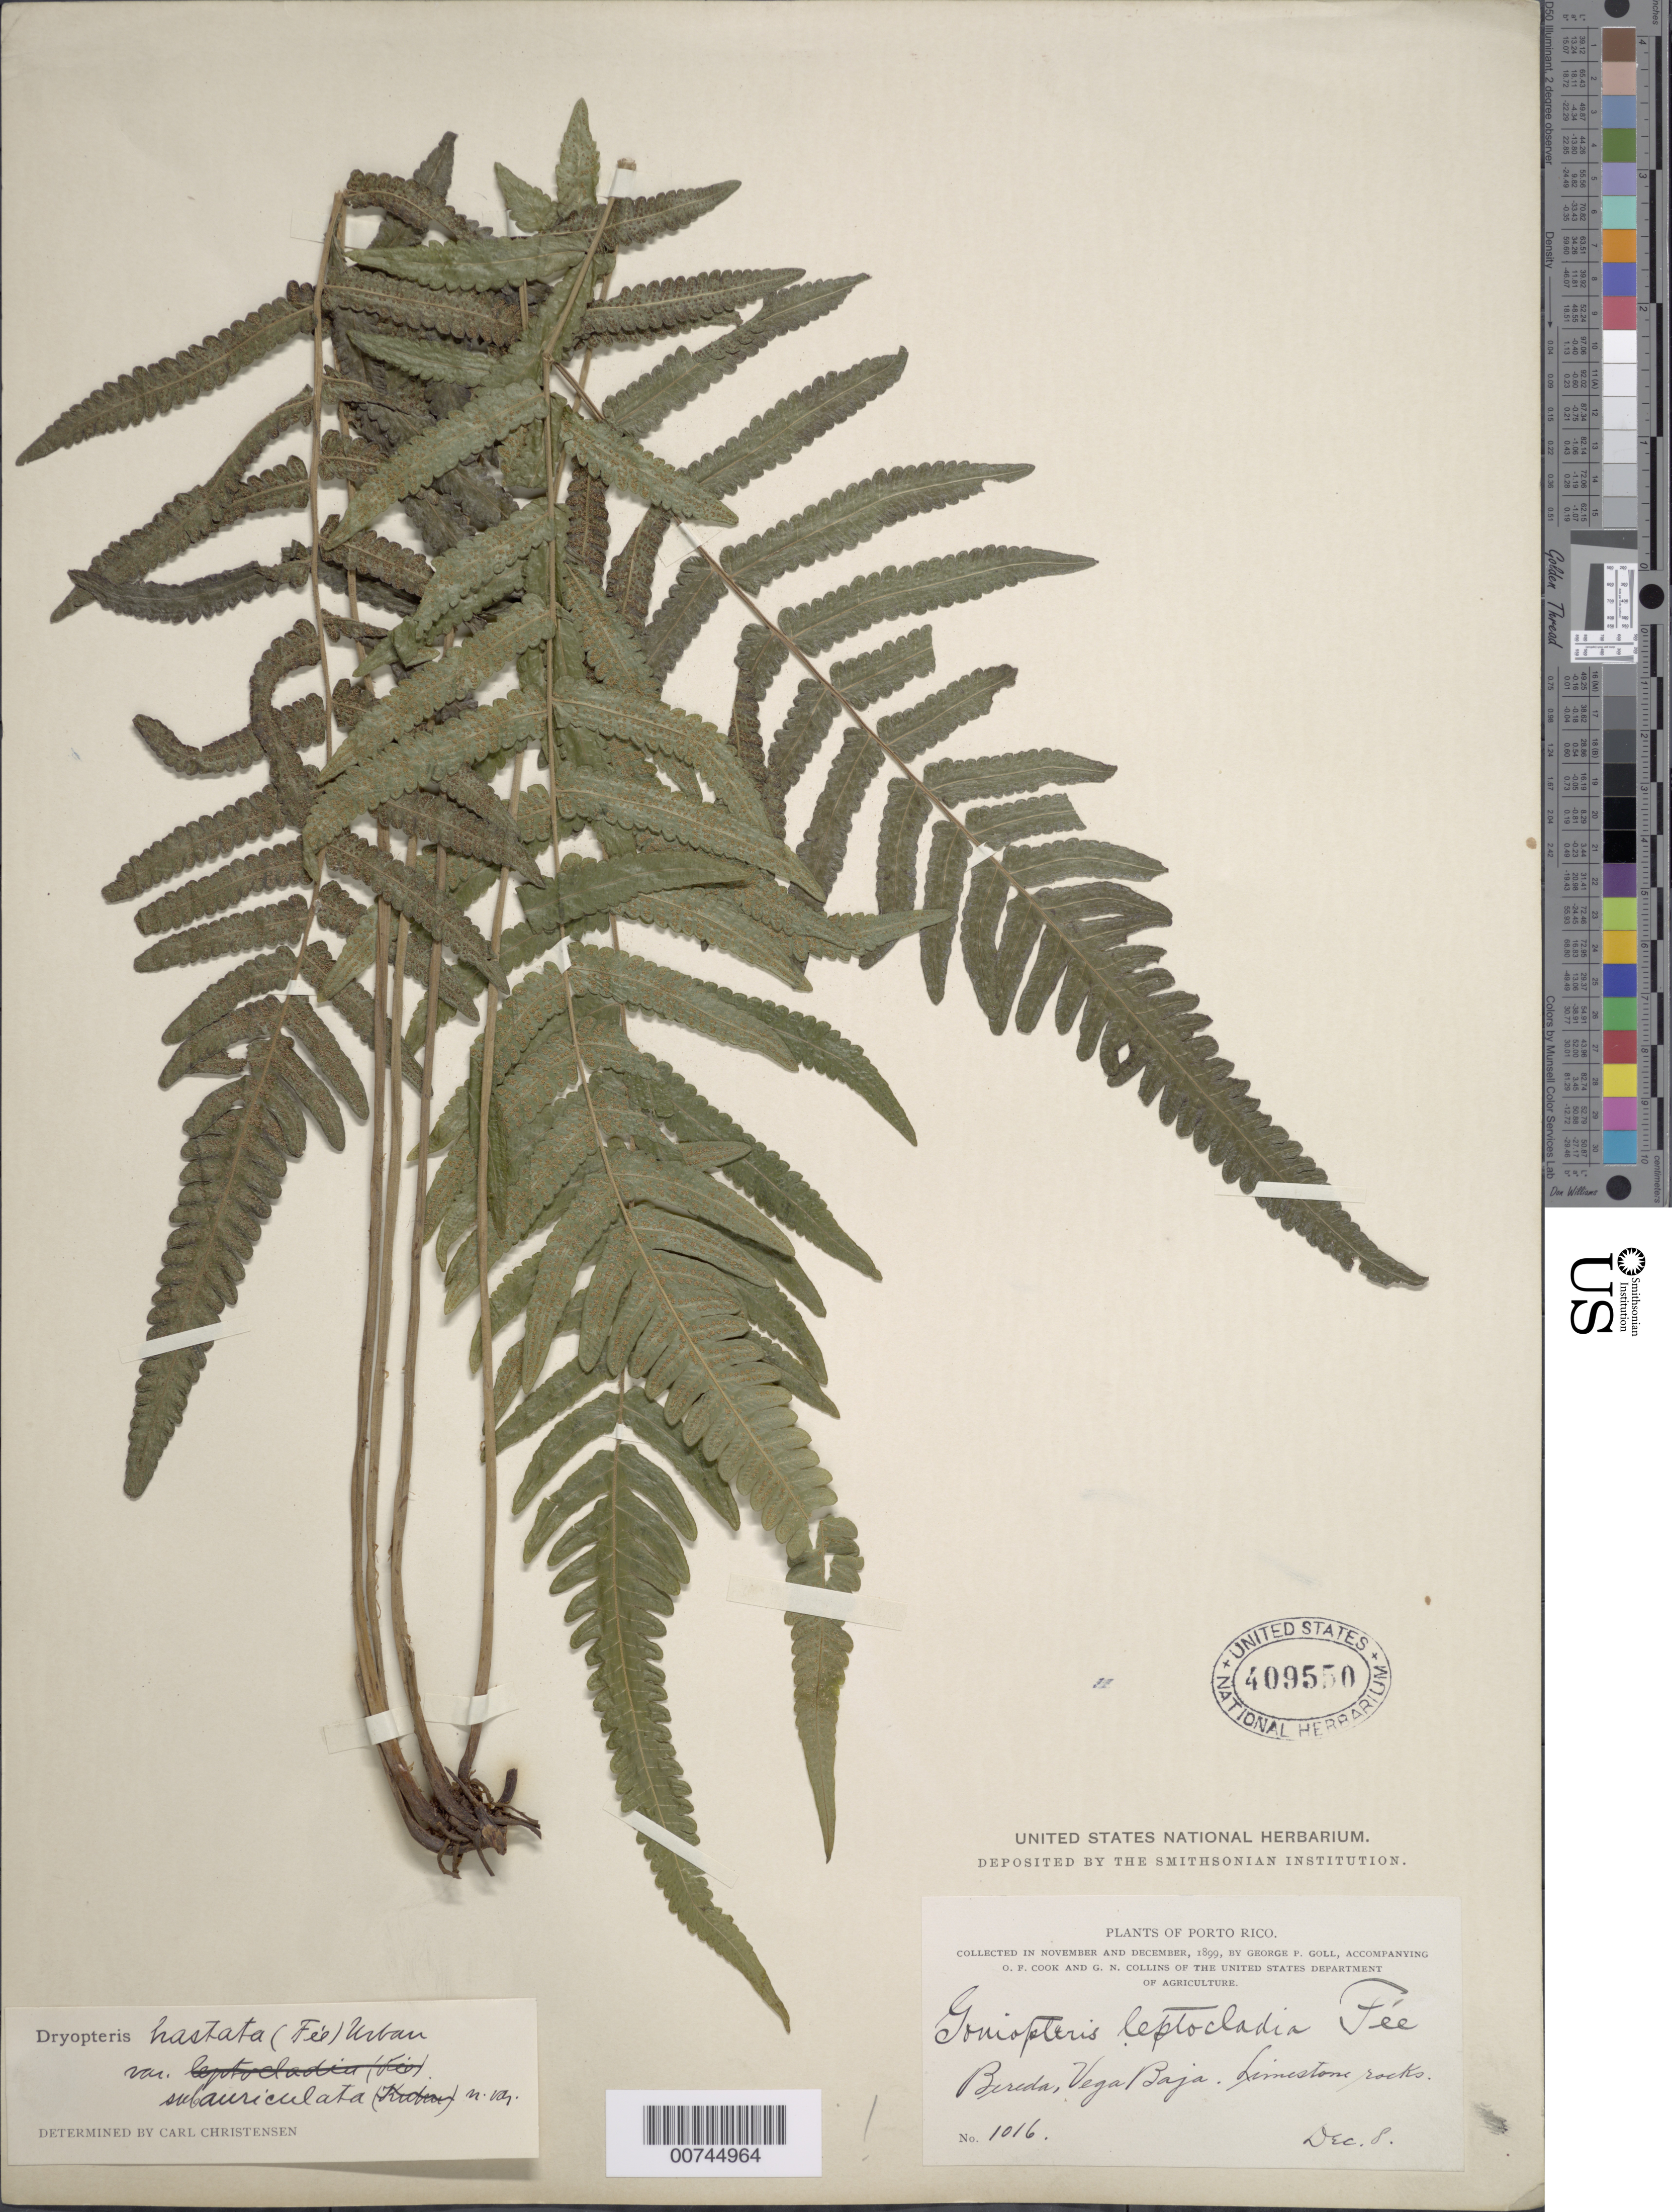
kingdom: Plantae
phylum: Tracheophyta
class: Polypodiopsida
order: Polypodiales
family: Thelypteridaceae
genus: Goniopteris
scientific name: Goniopteris leptocladia (Fée) comb. nov., ined 2015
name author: (Fée)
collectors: G. Goll, O. F. Cook & G. N. Collins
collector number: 1016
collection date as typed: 08 Dec 1899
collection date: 1899-12-08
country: Puerto Rico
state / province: Vega Baja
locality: Bereda, Vega Baja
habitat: Limestone rocks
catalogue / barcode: US 409550